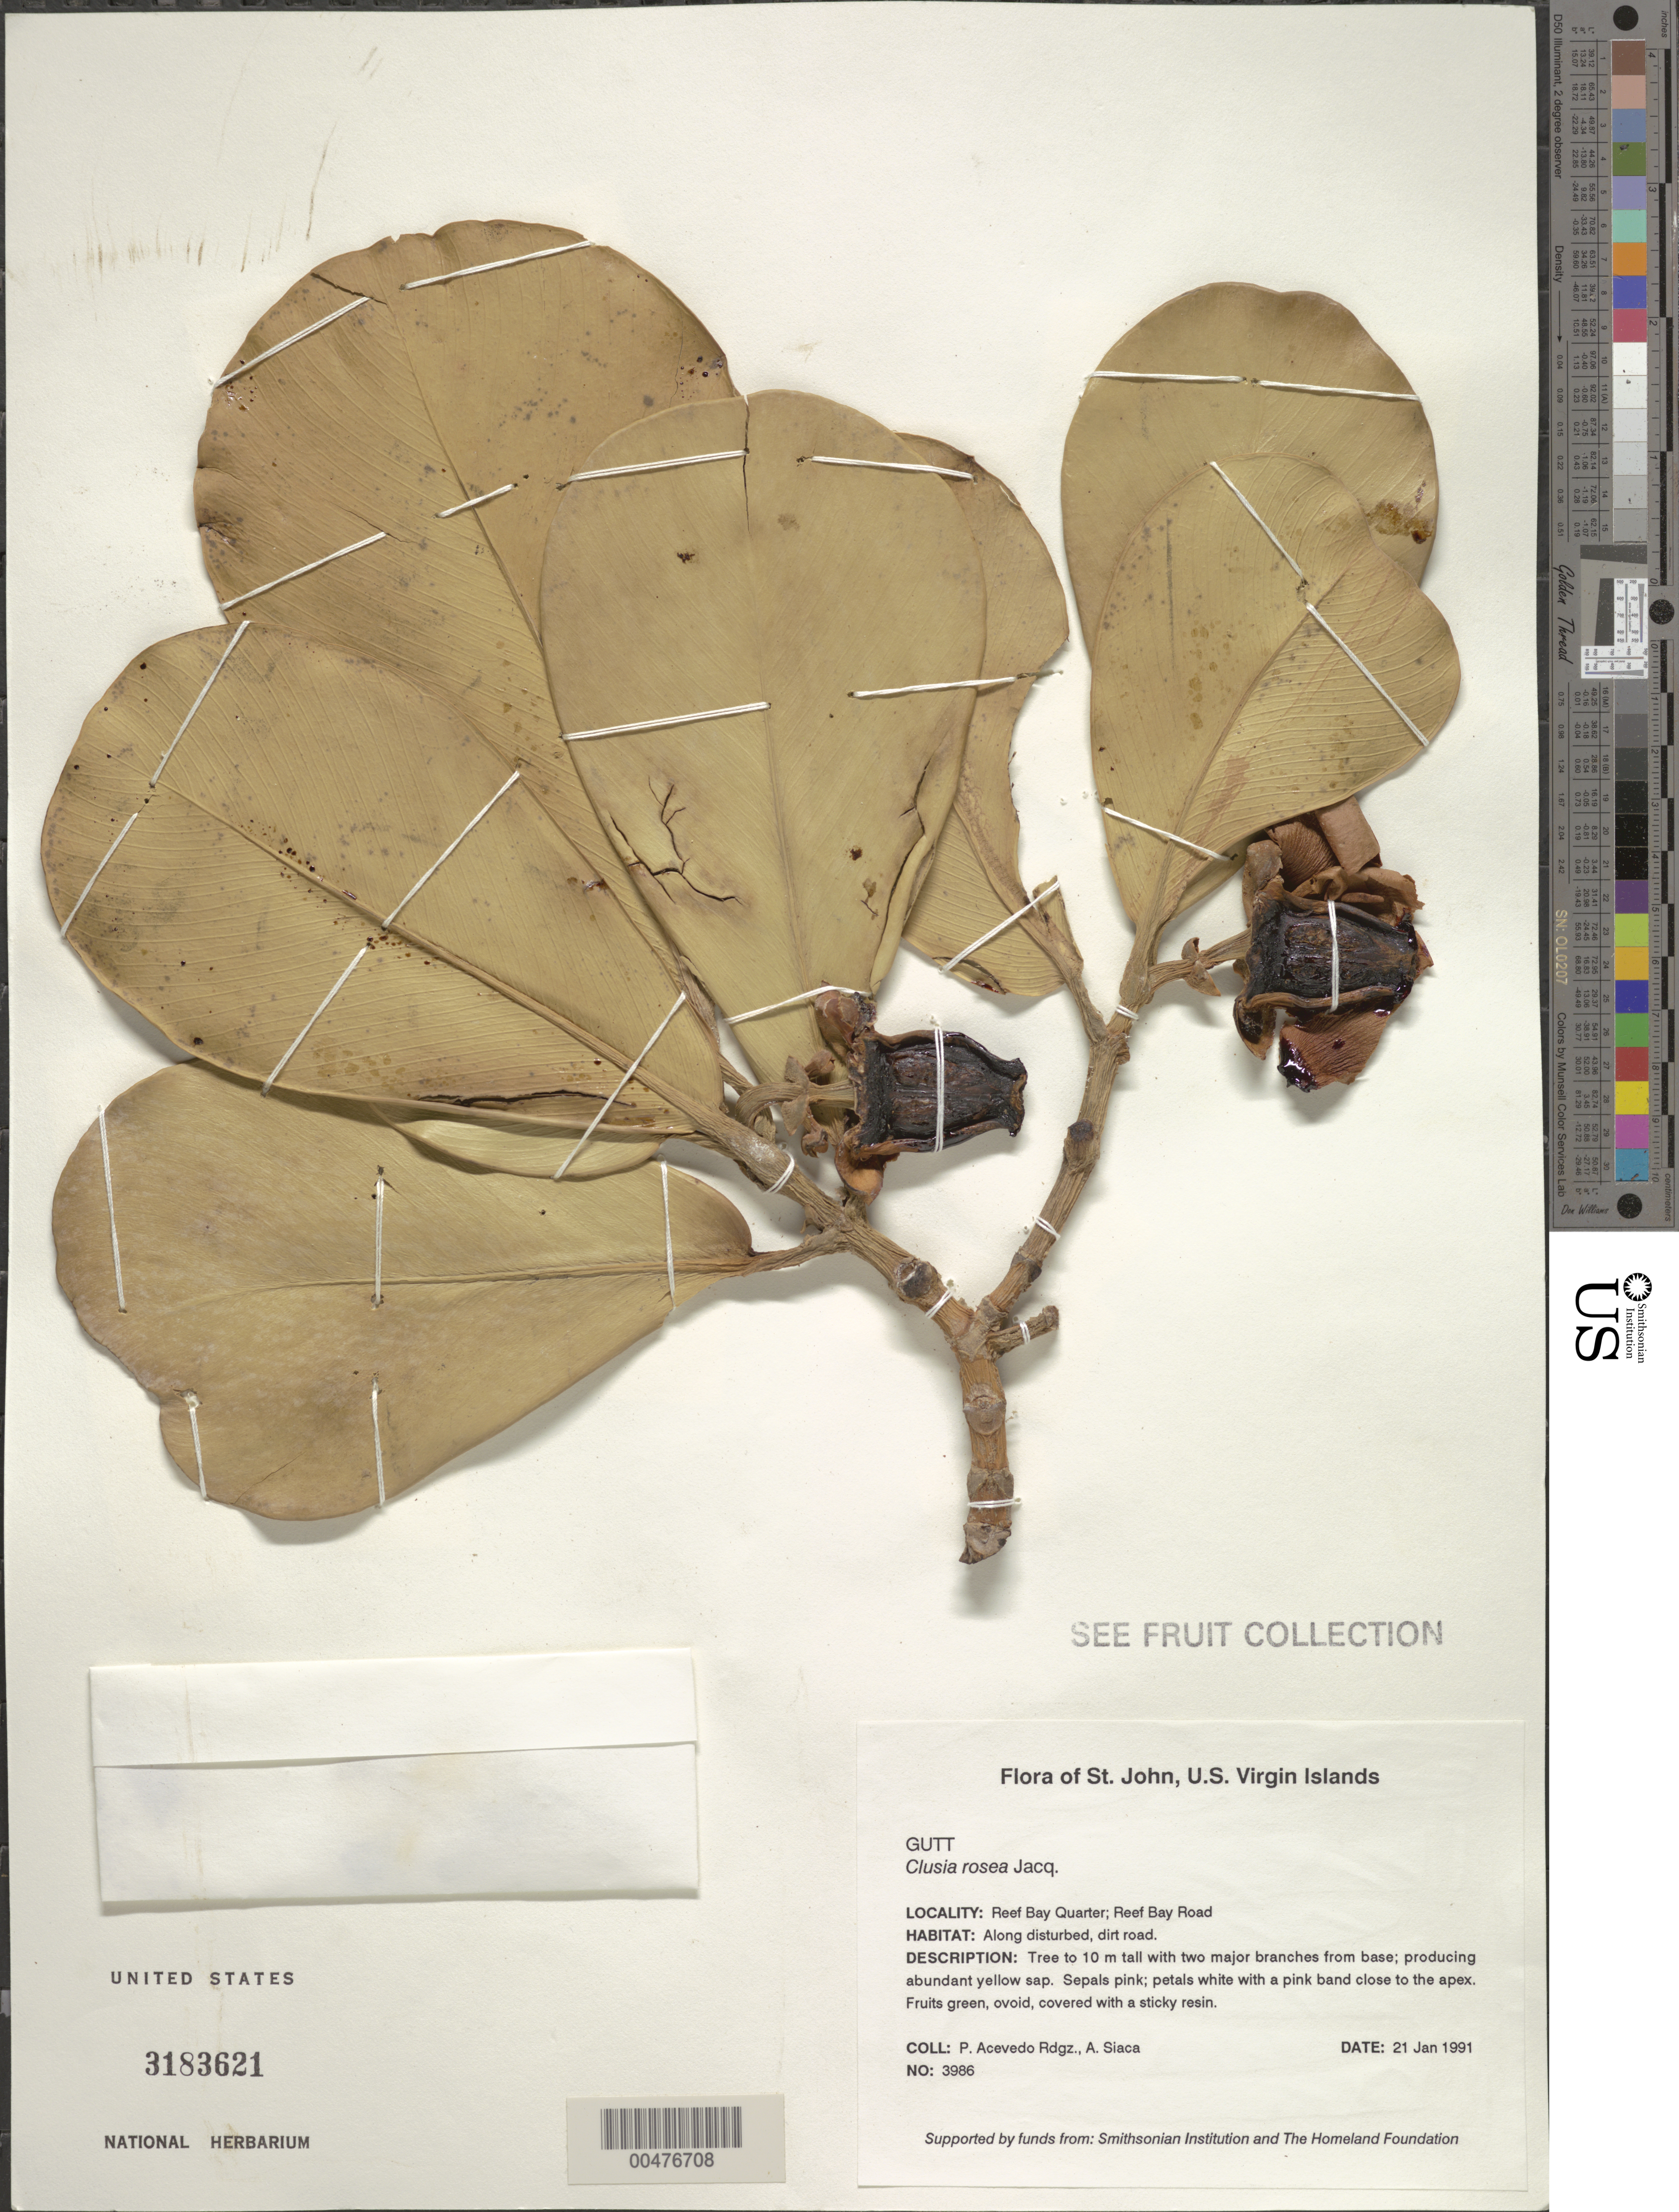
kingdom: Plantae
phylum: Tracheophyta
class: Magnoliopsida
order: Malpighiales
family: Clusiaceae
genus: Clusia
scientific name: Clusia rosea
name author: Jacq.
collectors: P. Acevedo-Rodr. & A. Siaca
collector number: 3986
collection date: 1991-01-21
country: U.S. Virgin Islands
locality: St. John. Reef Bay Quarter; Reef Bay Road.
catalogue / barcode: US 3183621